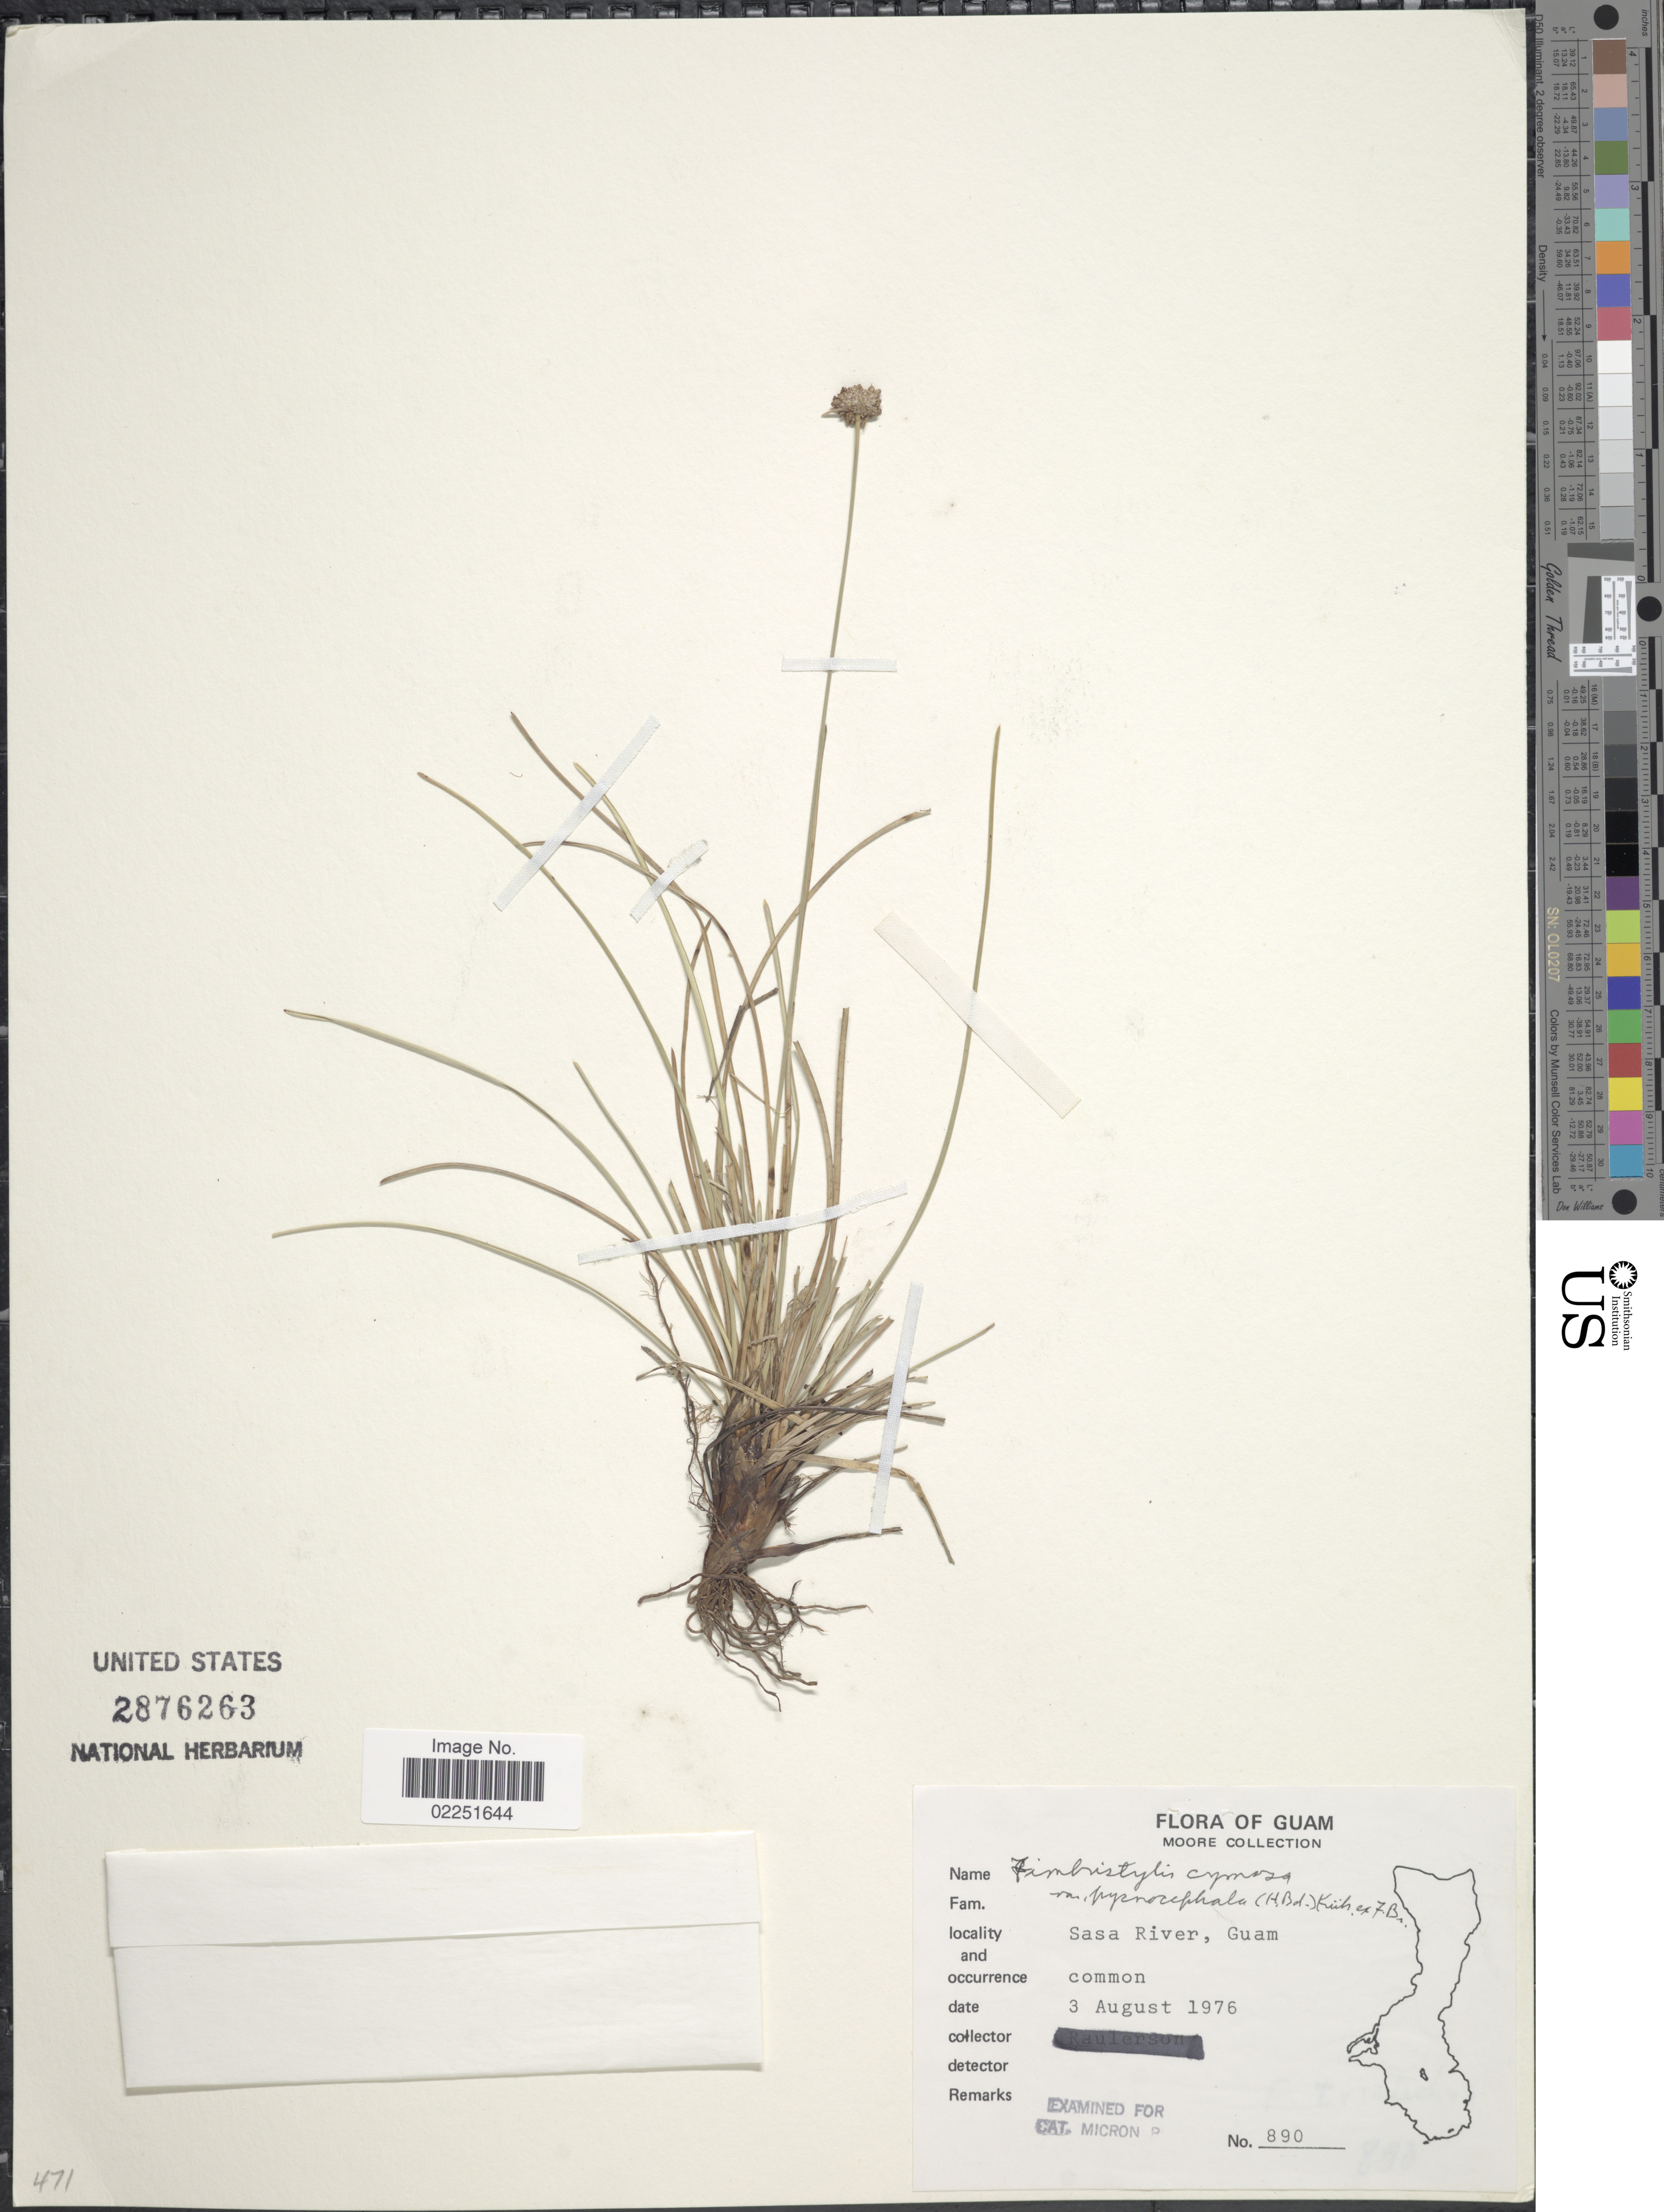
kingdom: Plantae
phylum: Tracheophyta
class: Liliopsida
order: Poales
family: Cyperaceae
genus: Fimbristylis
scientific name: Fimbristylis cymosa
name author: R. Br.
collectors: -. Moore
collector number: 890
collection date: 1976-08-03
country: Guam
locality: Sasa River, Guam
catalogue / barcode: US 2876263